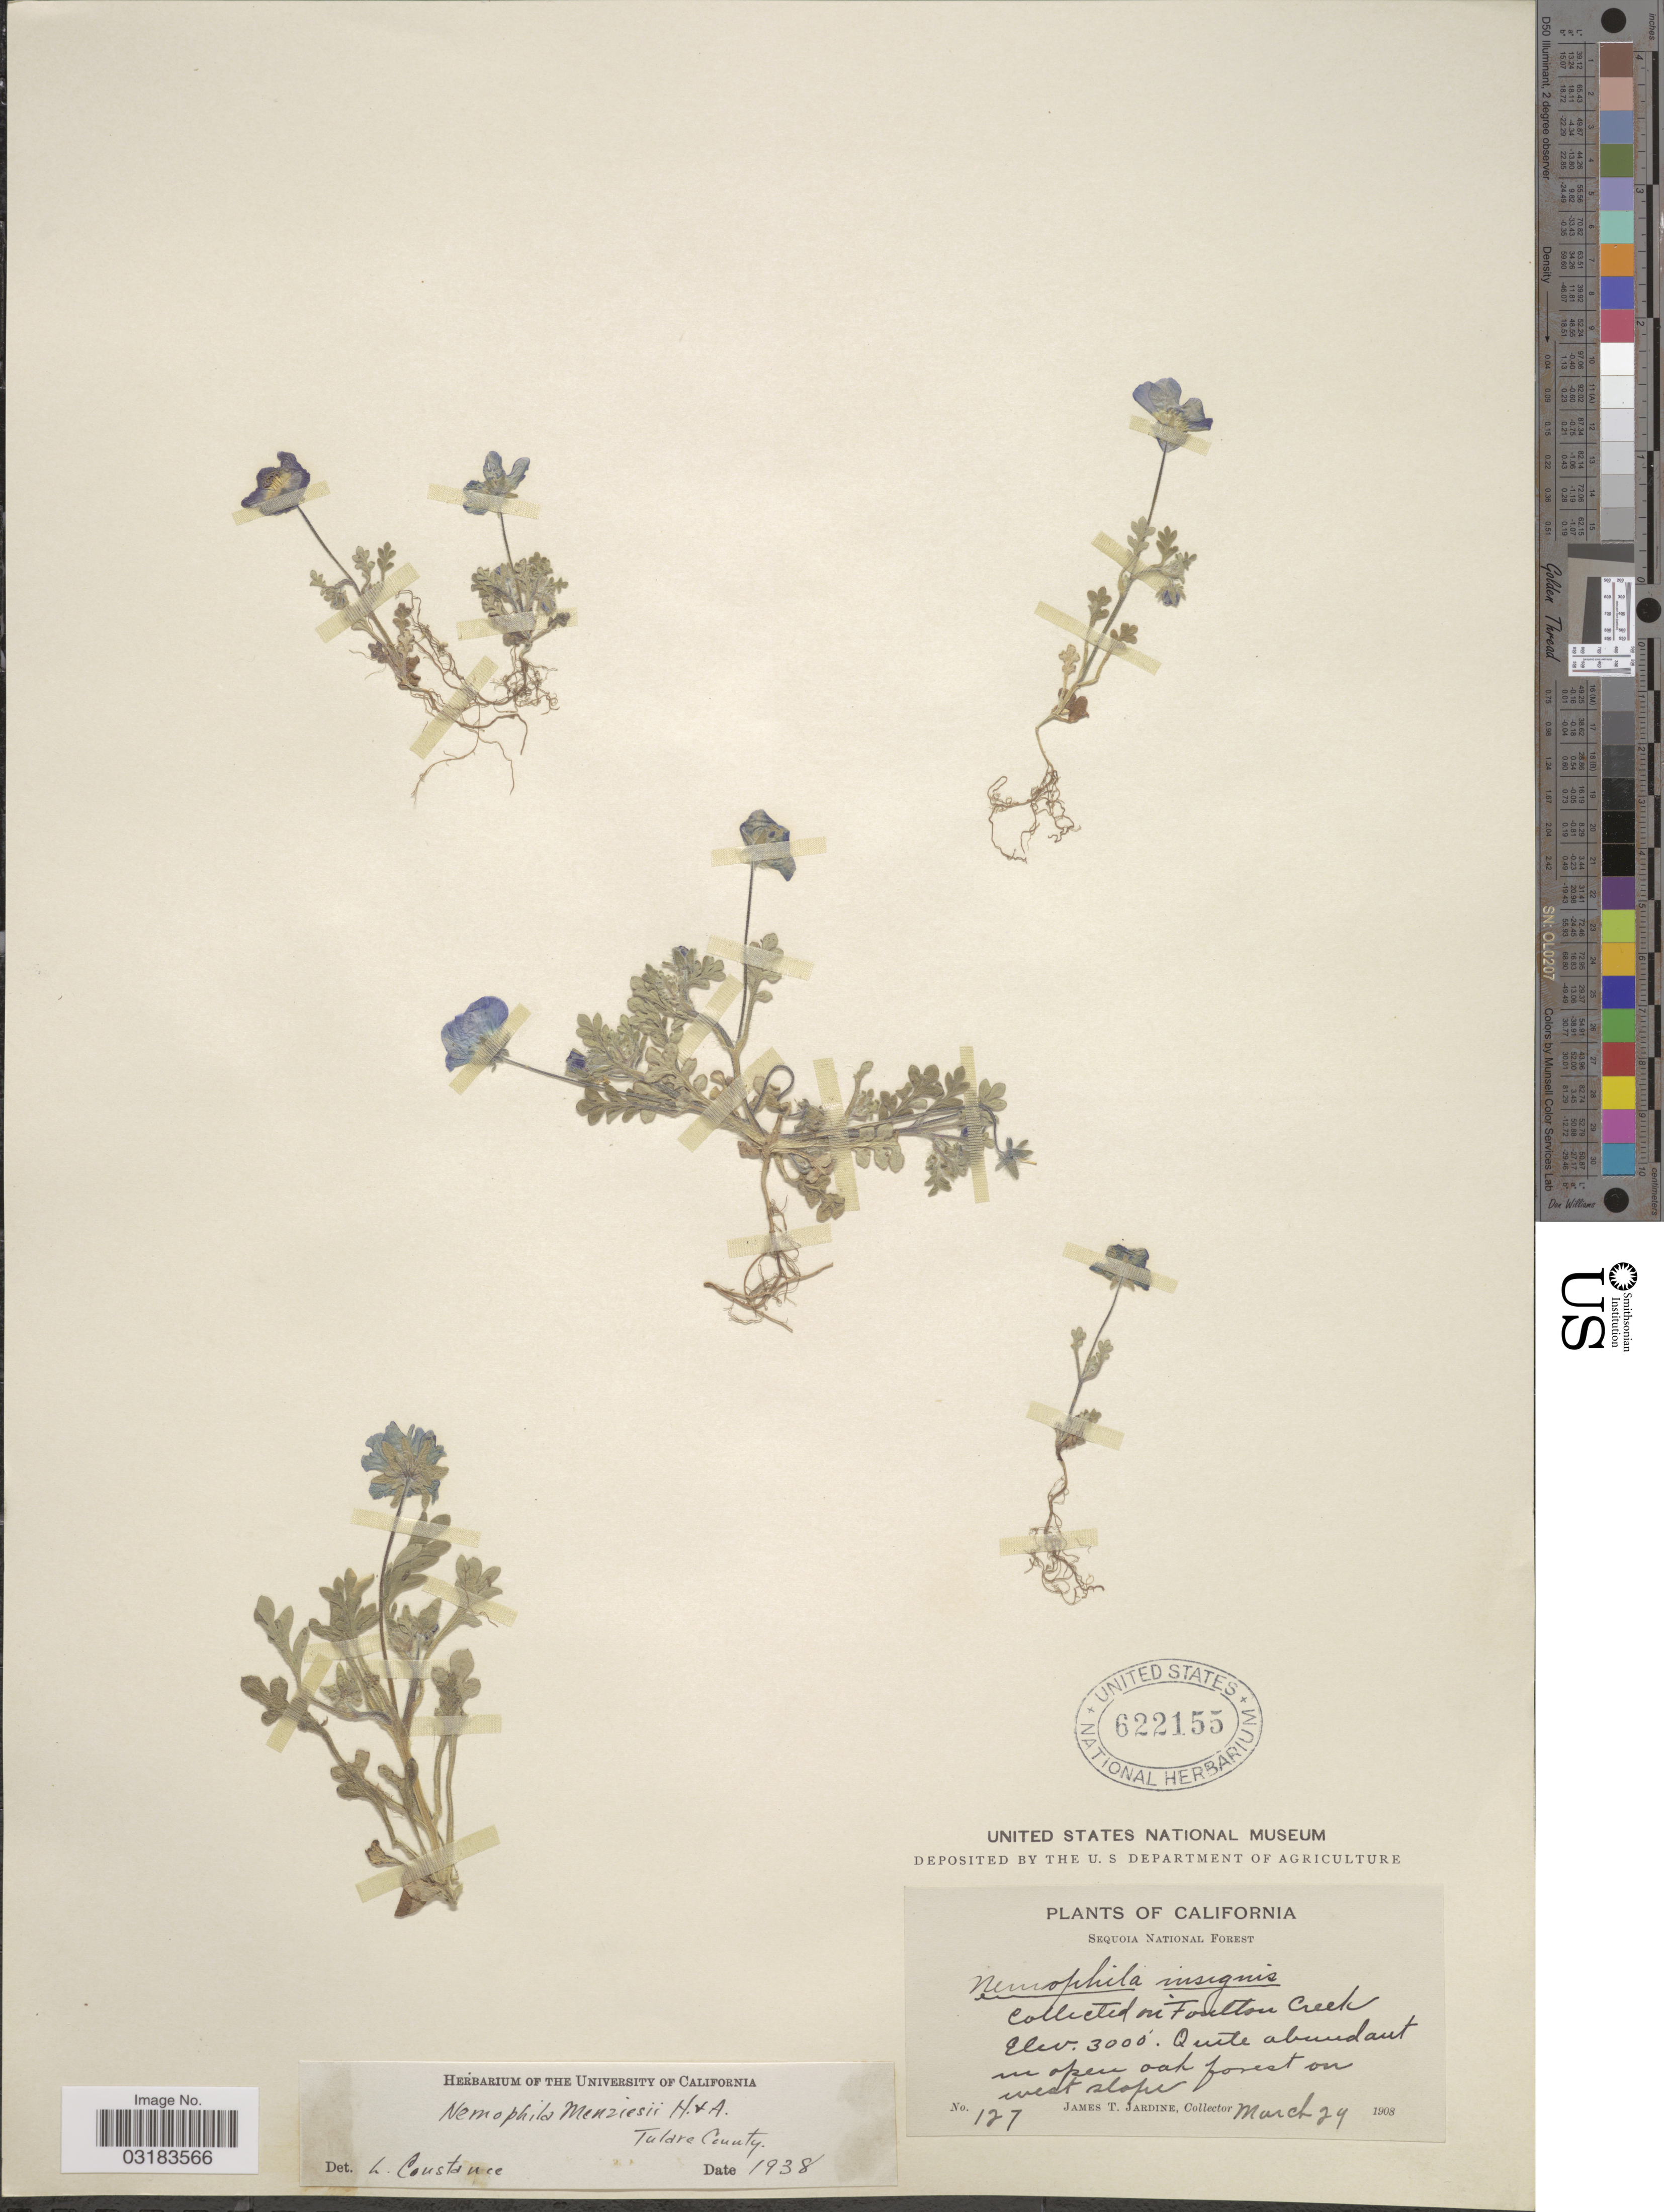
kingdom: Plantae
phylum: Tracheophyta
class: Magnoliopsida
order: Boraginales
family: Hydrophyllaceae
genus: Nemophila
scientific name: Nemophila menziesii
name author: Hook. & Arn.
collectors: J. T. Jardine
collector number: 127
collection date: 1908-03-29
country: United States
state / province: California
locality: Sequoia National Forest. On Foulton Creek.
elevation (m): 914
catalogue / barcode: US 622155